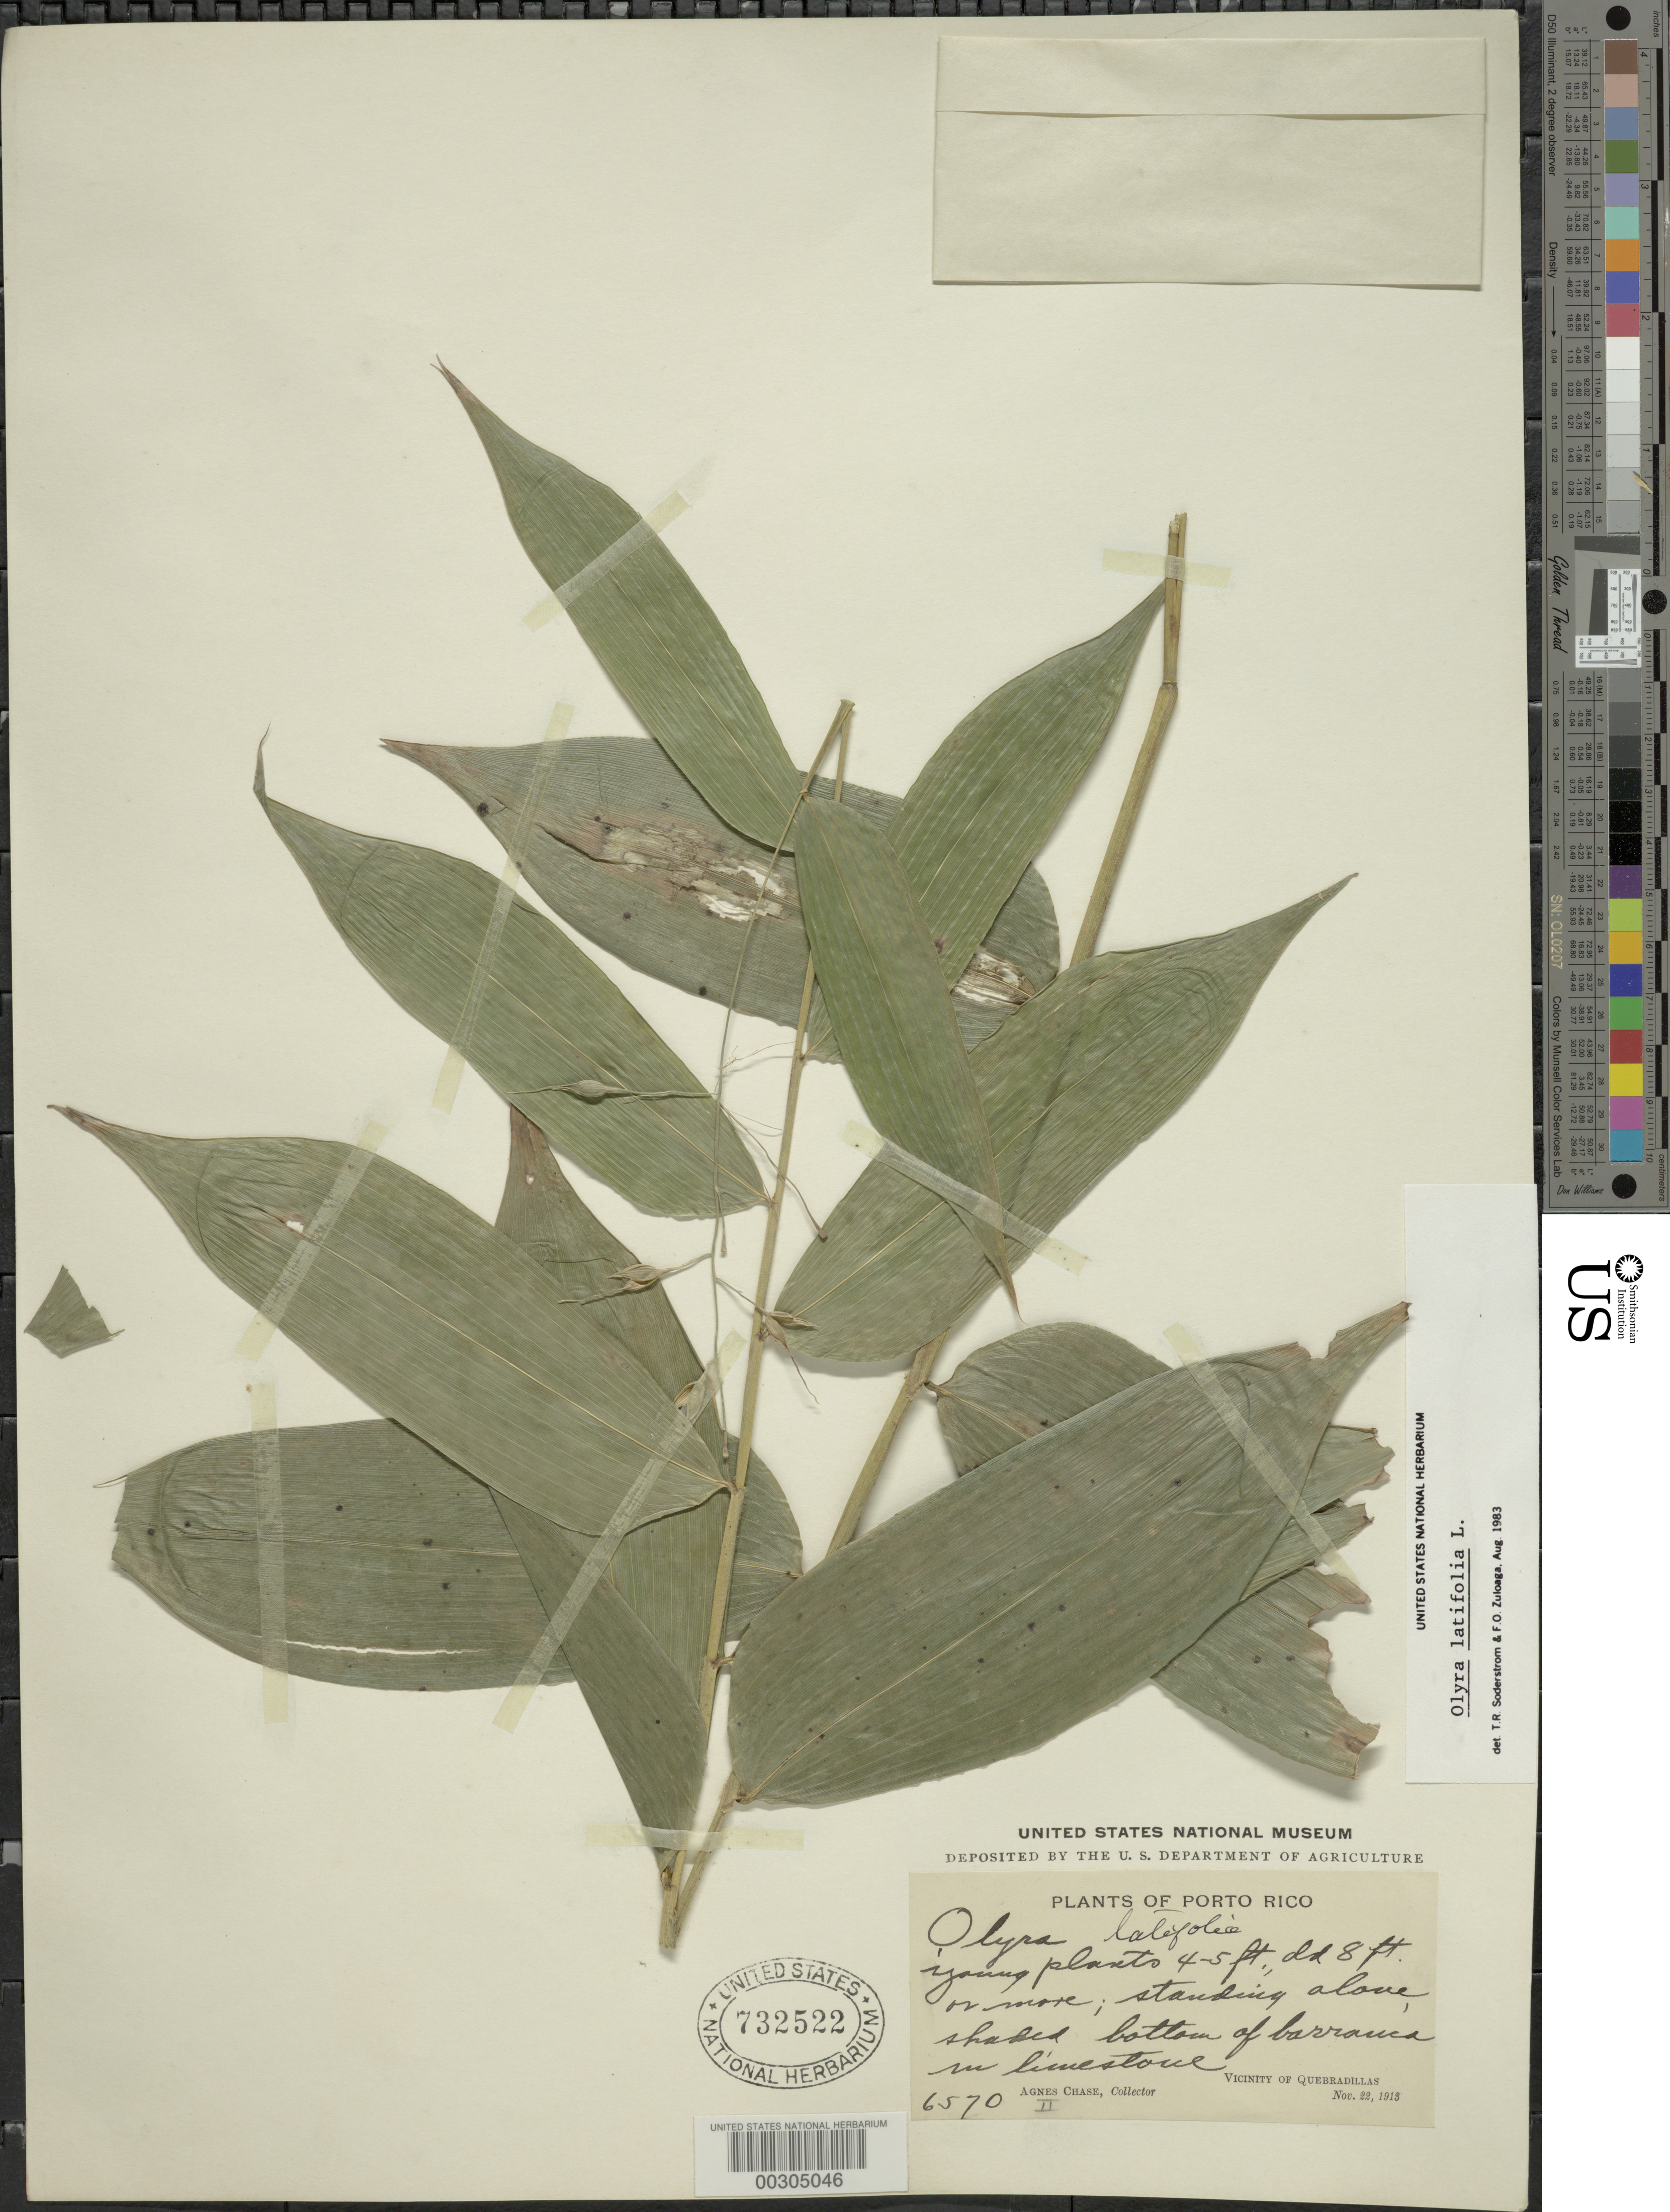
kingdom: Plantae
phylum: Tracheophyta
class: Liliopsida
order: Poales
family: Poaceae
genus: Olyra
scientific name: Olyra latifolia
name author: L.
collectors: A. Chase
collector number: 6570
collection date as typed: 22 Nov 1913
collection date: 1913-11-22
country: Puerto Rico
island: Greater Antilles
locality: Quebradillas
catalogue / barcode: US 732522